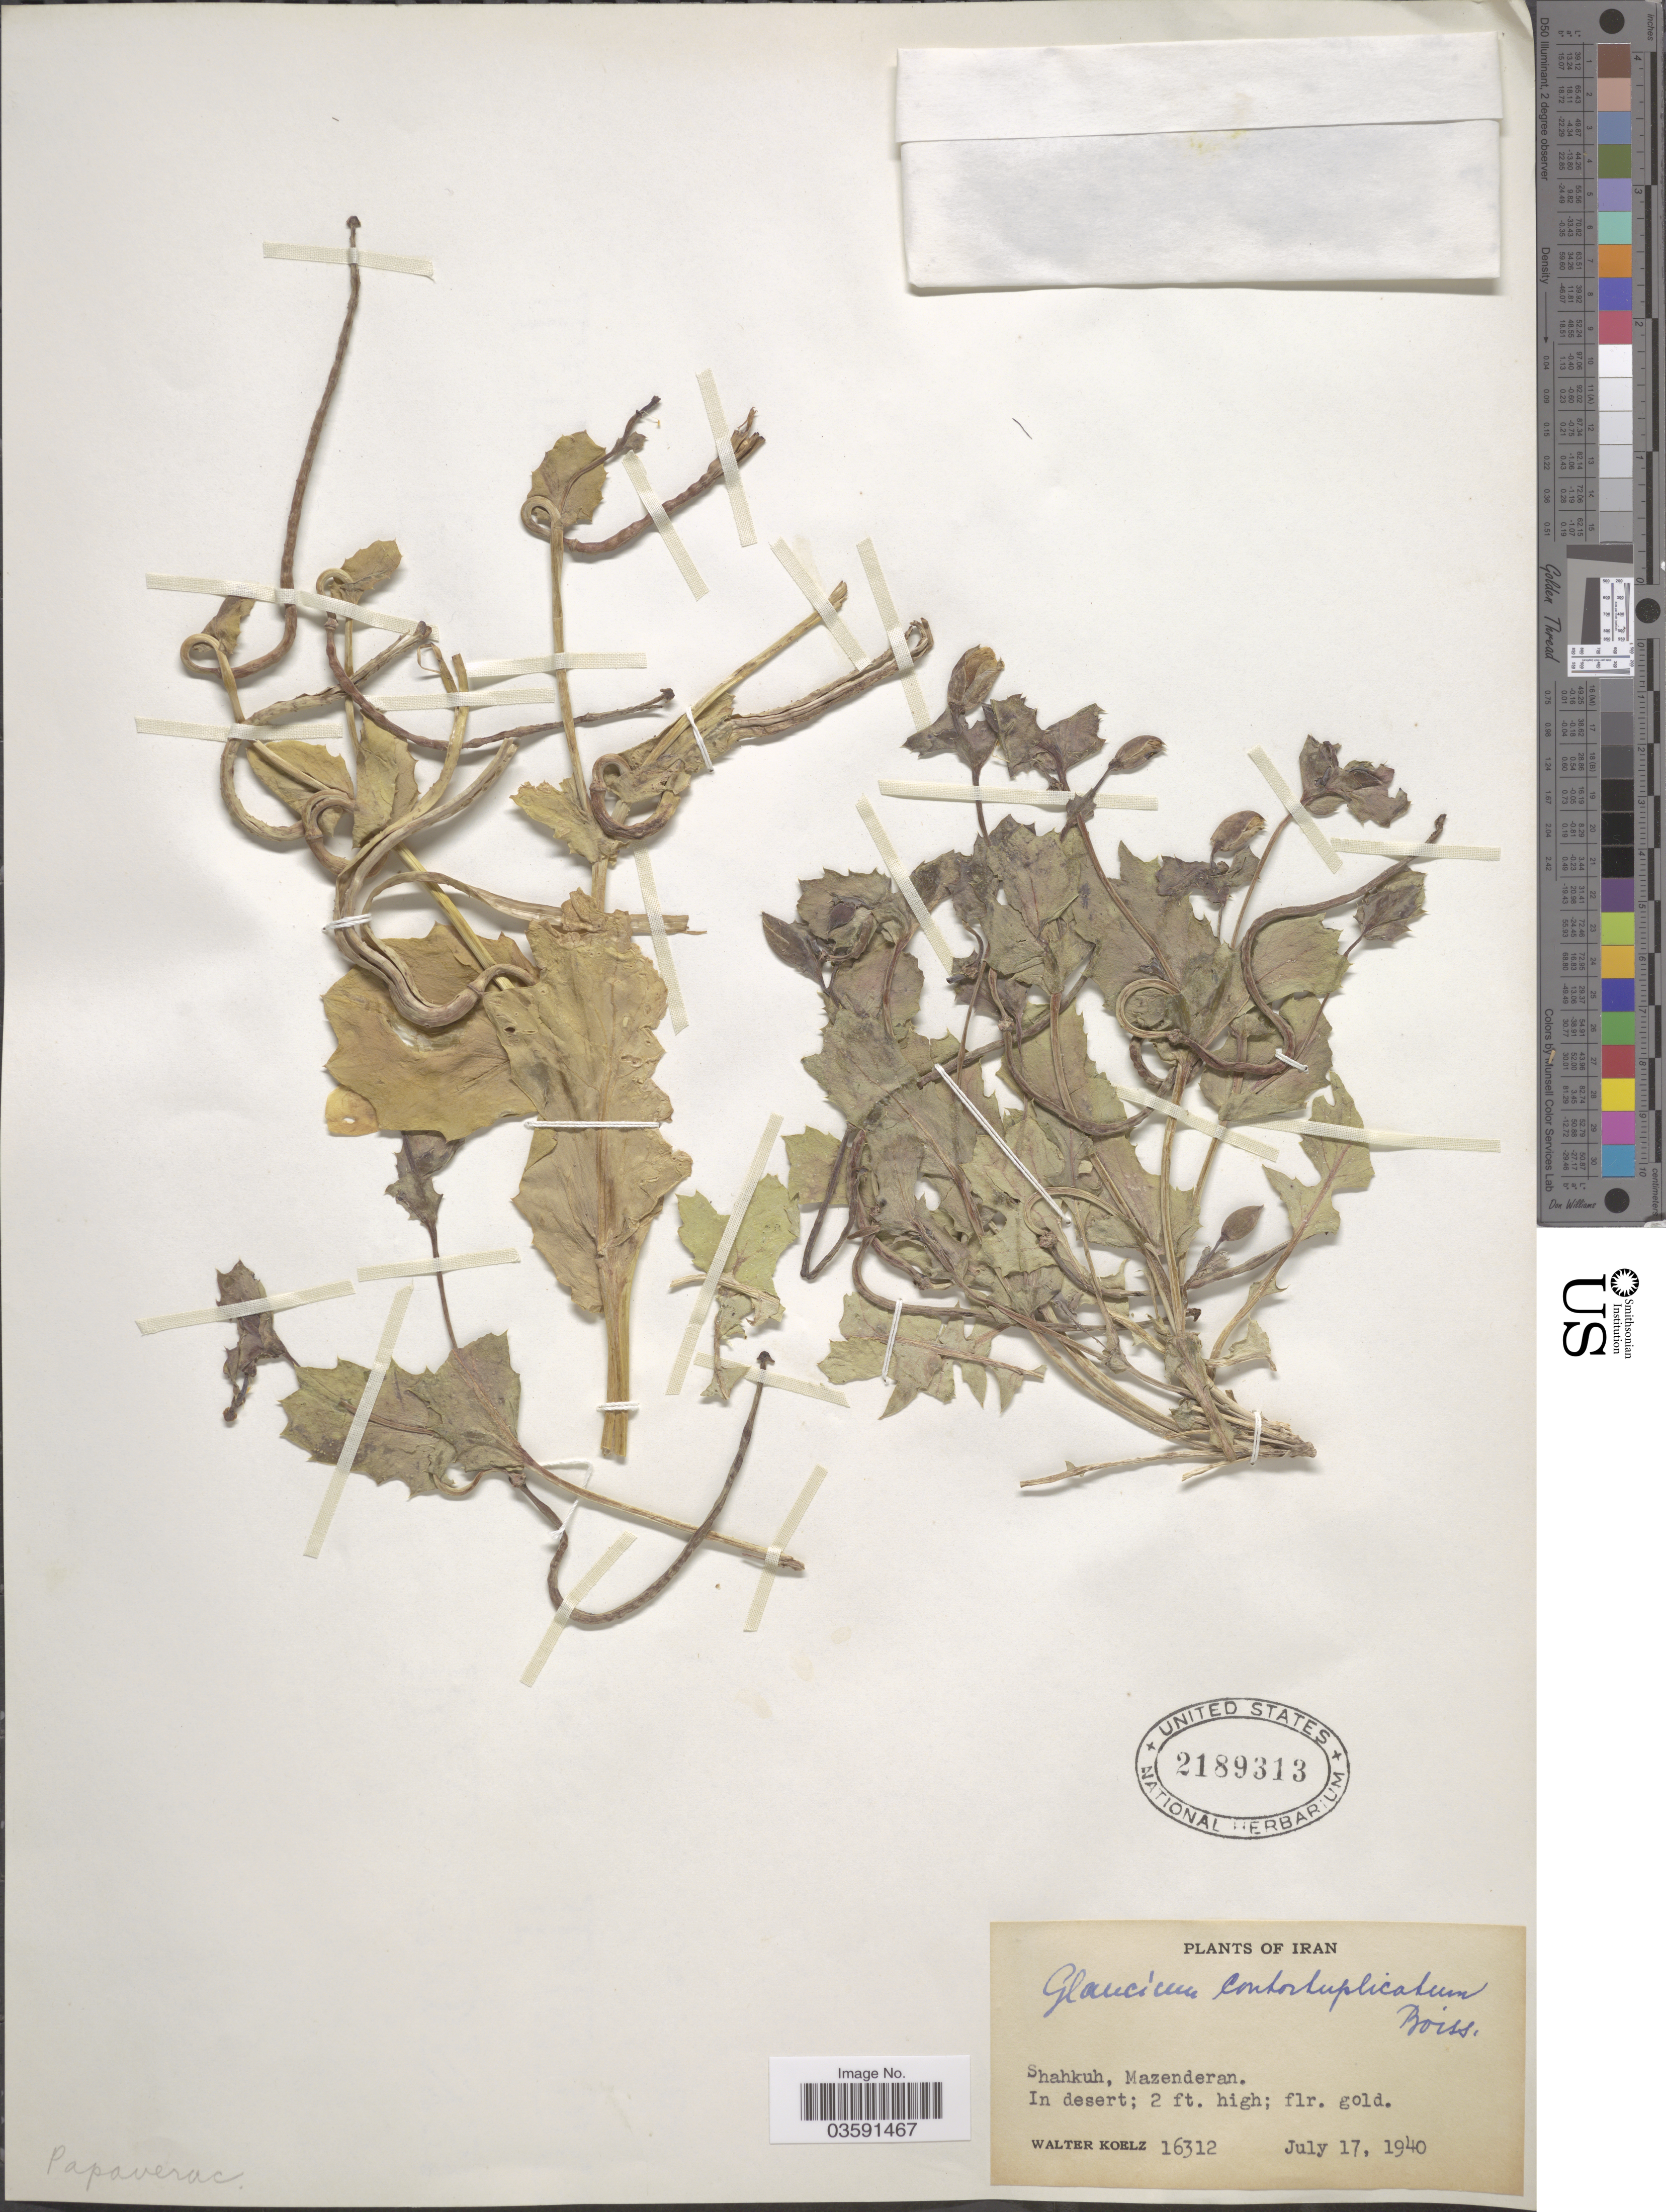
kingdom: Plantae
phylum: Tracheophyta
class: Magnoliopsida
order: Ranunculales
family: Papaveraceae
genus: Glaucium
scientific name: Glaucium contortuplicatum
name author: Boiss.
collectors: W. N. Koelz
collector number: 16312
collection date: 1940-07-17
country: Iran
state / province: Mazandaran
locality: Shahkuh.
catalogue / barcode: US 2189313